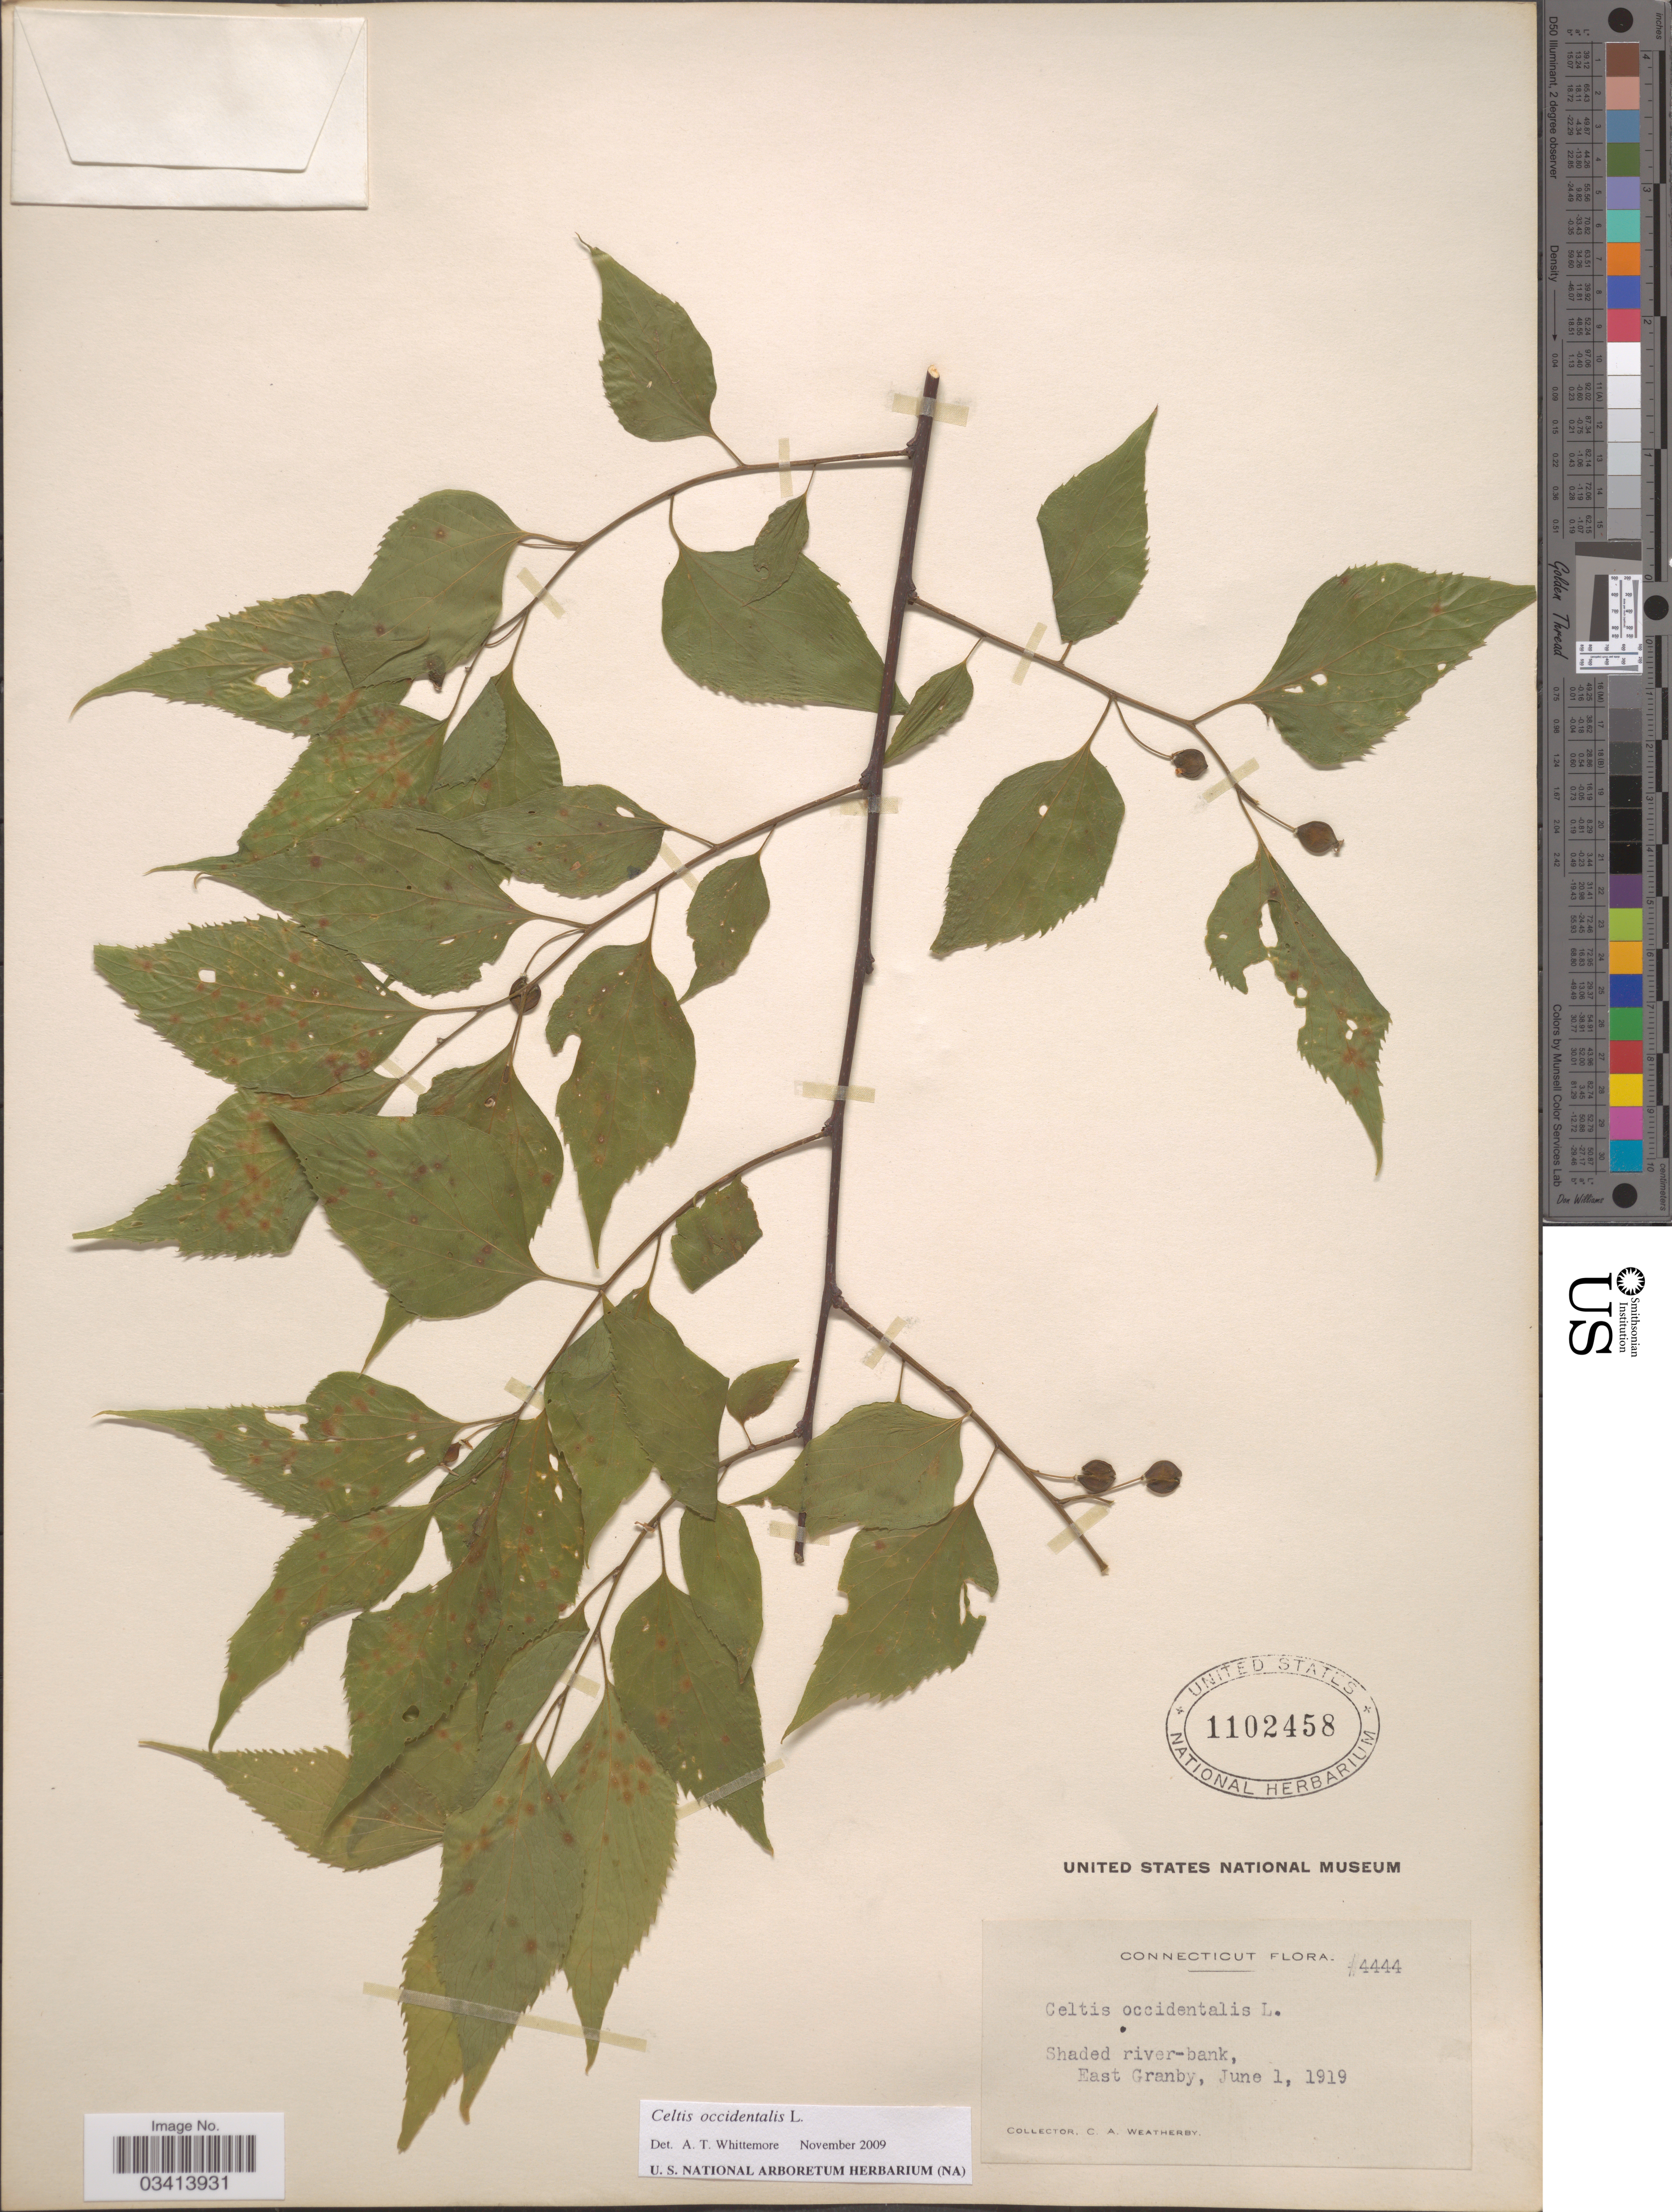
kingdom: Plantae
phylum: Tracheophyta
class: Magnoliopsida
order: Rosales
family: Cannabaceae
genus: Celtis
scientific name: Celtis occidentalis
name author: L.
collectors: C. A. Weatherby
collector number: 4444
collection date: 1919-06-01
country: United States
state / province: Connecticut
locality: East Granby.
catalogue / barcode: US 1102458